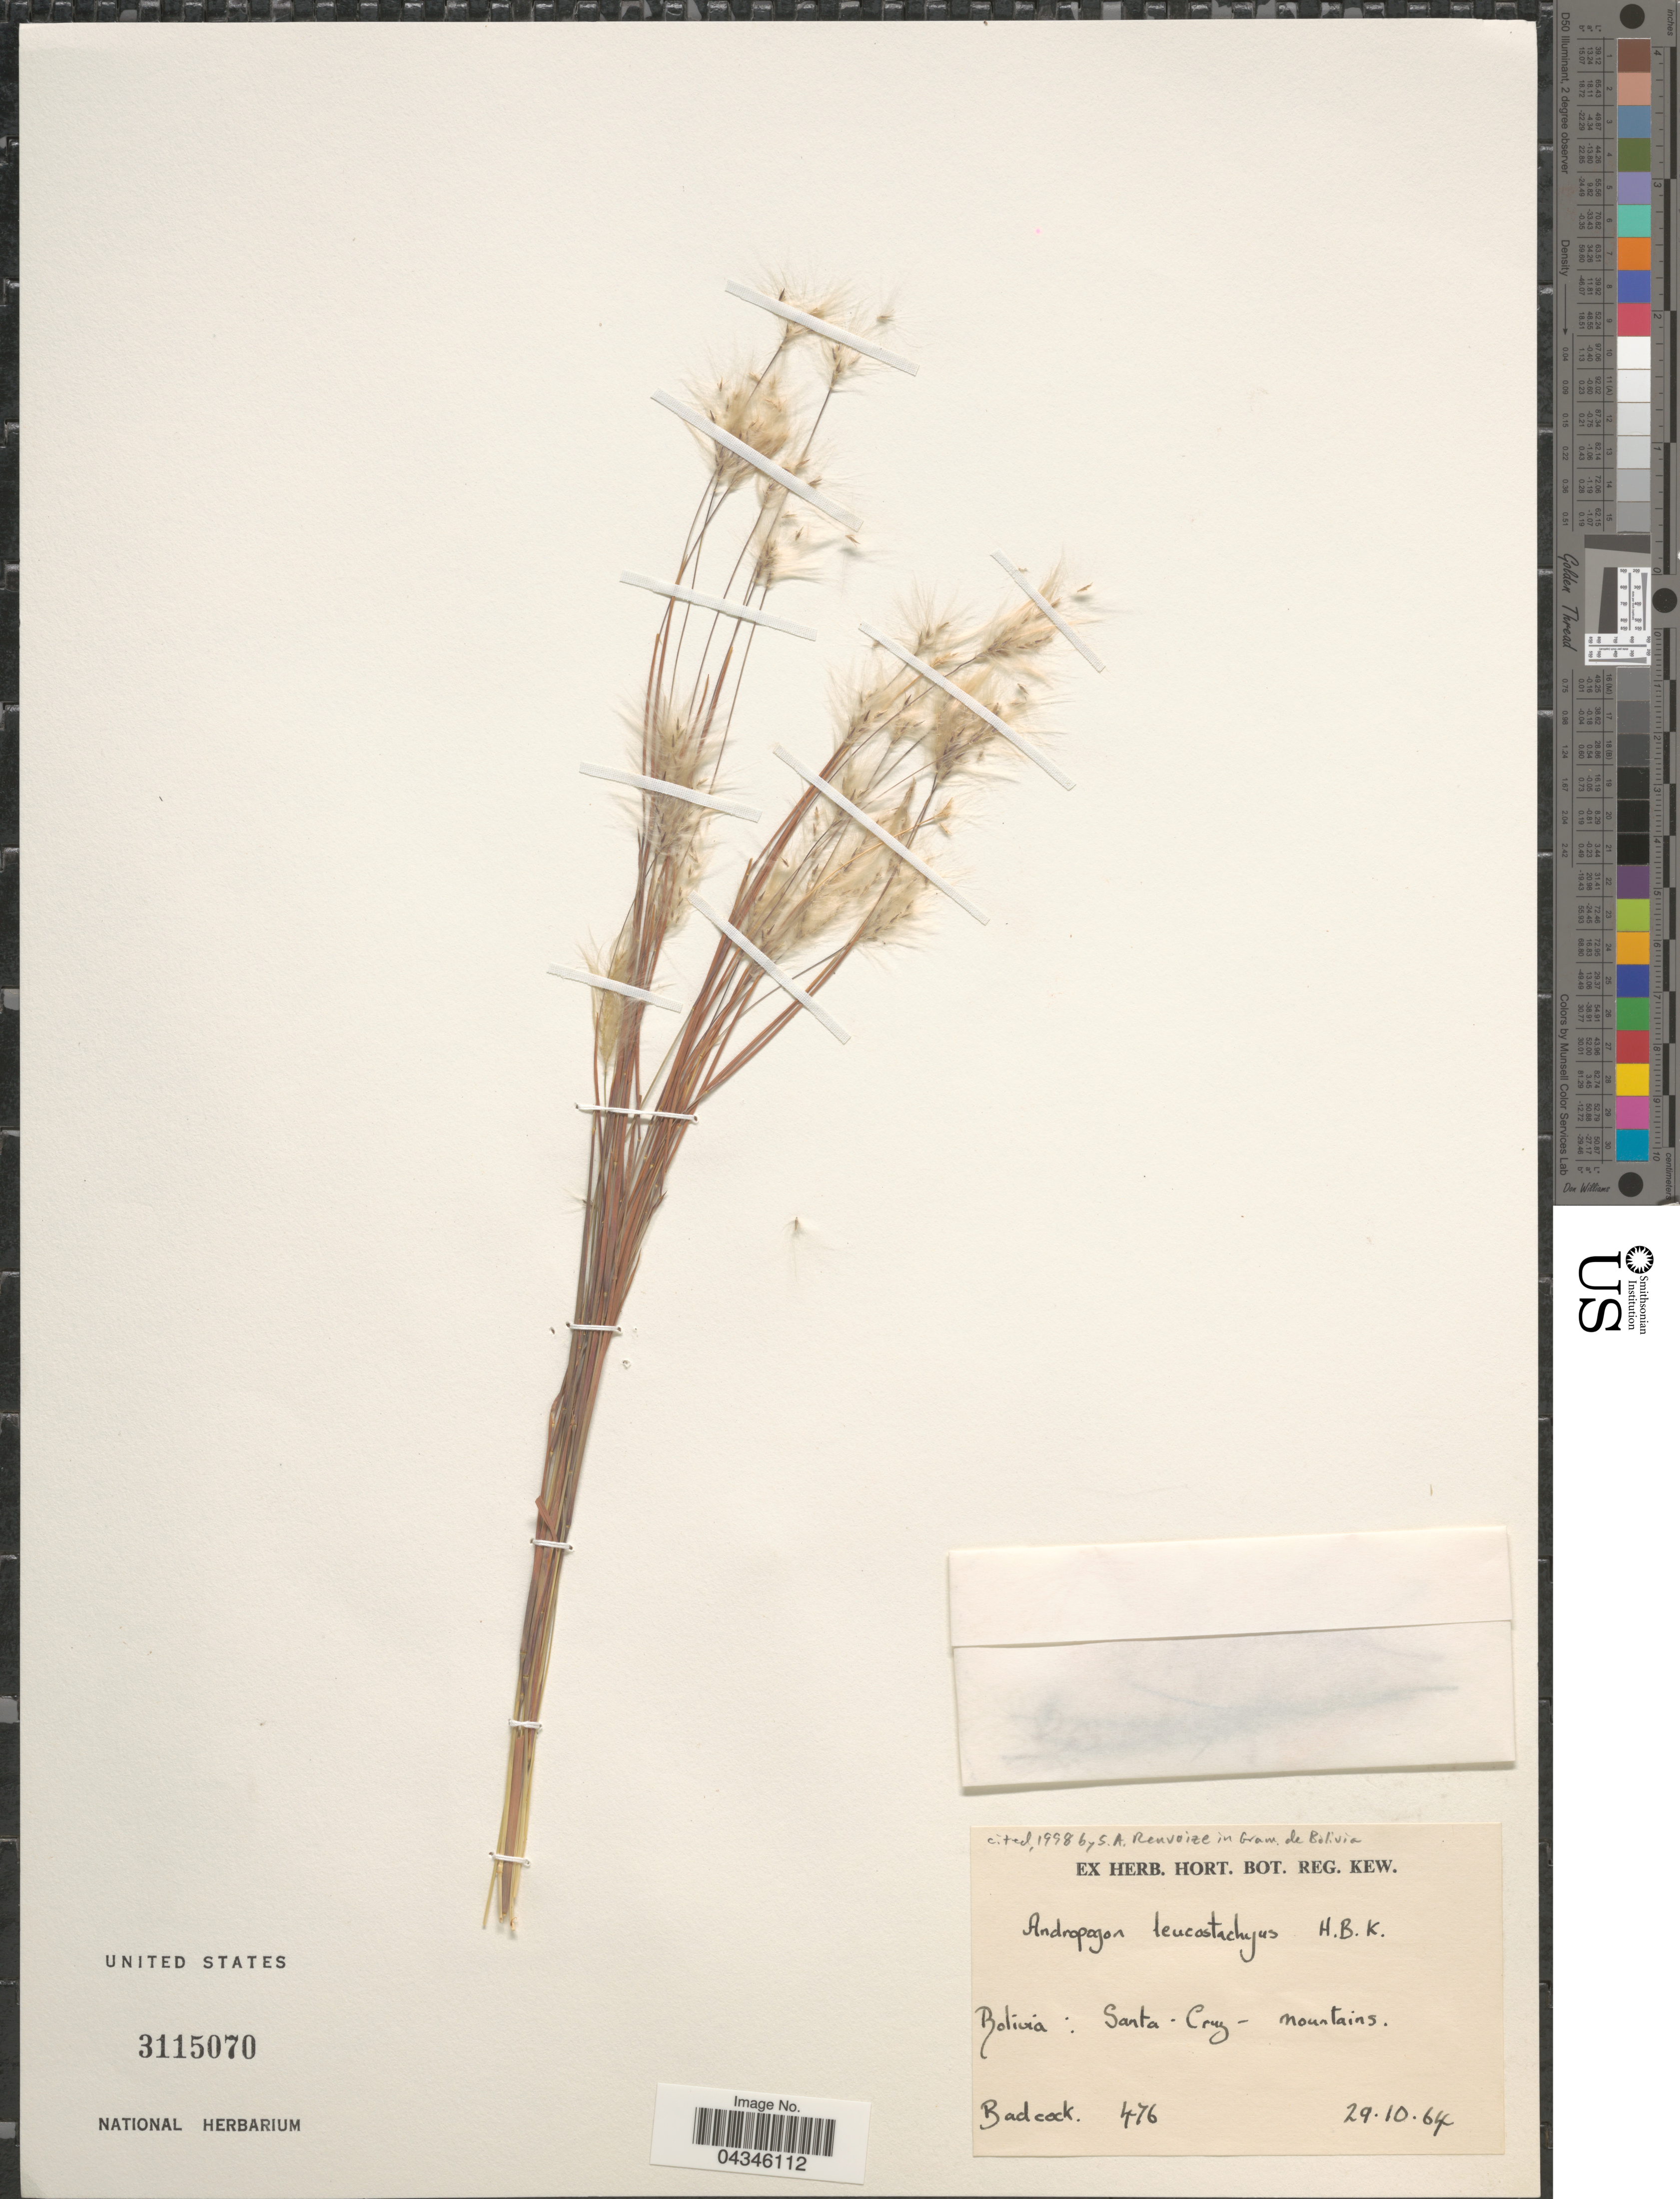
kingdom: Plantae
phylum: Tracheophyta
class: Liliopsida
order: Poales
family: Poaceae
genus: Andropogon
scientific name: Andropogon leucostachyus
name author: Kunth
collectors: Badcock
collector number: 476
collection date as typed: Transcribed d/m/y: 29/10/64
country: Bolivia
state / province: Santa Cruz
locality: Santa Cruz- mountains.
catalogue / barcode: US 3115070